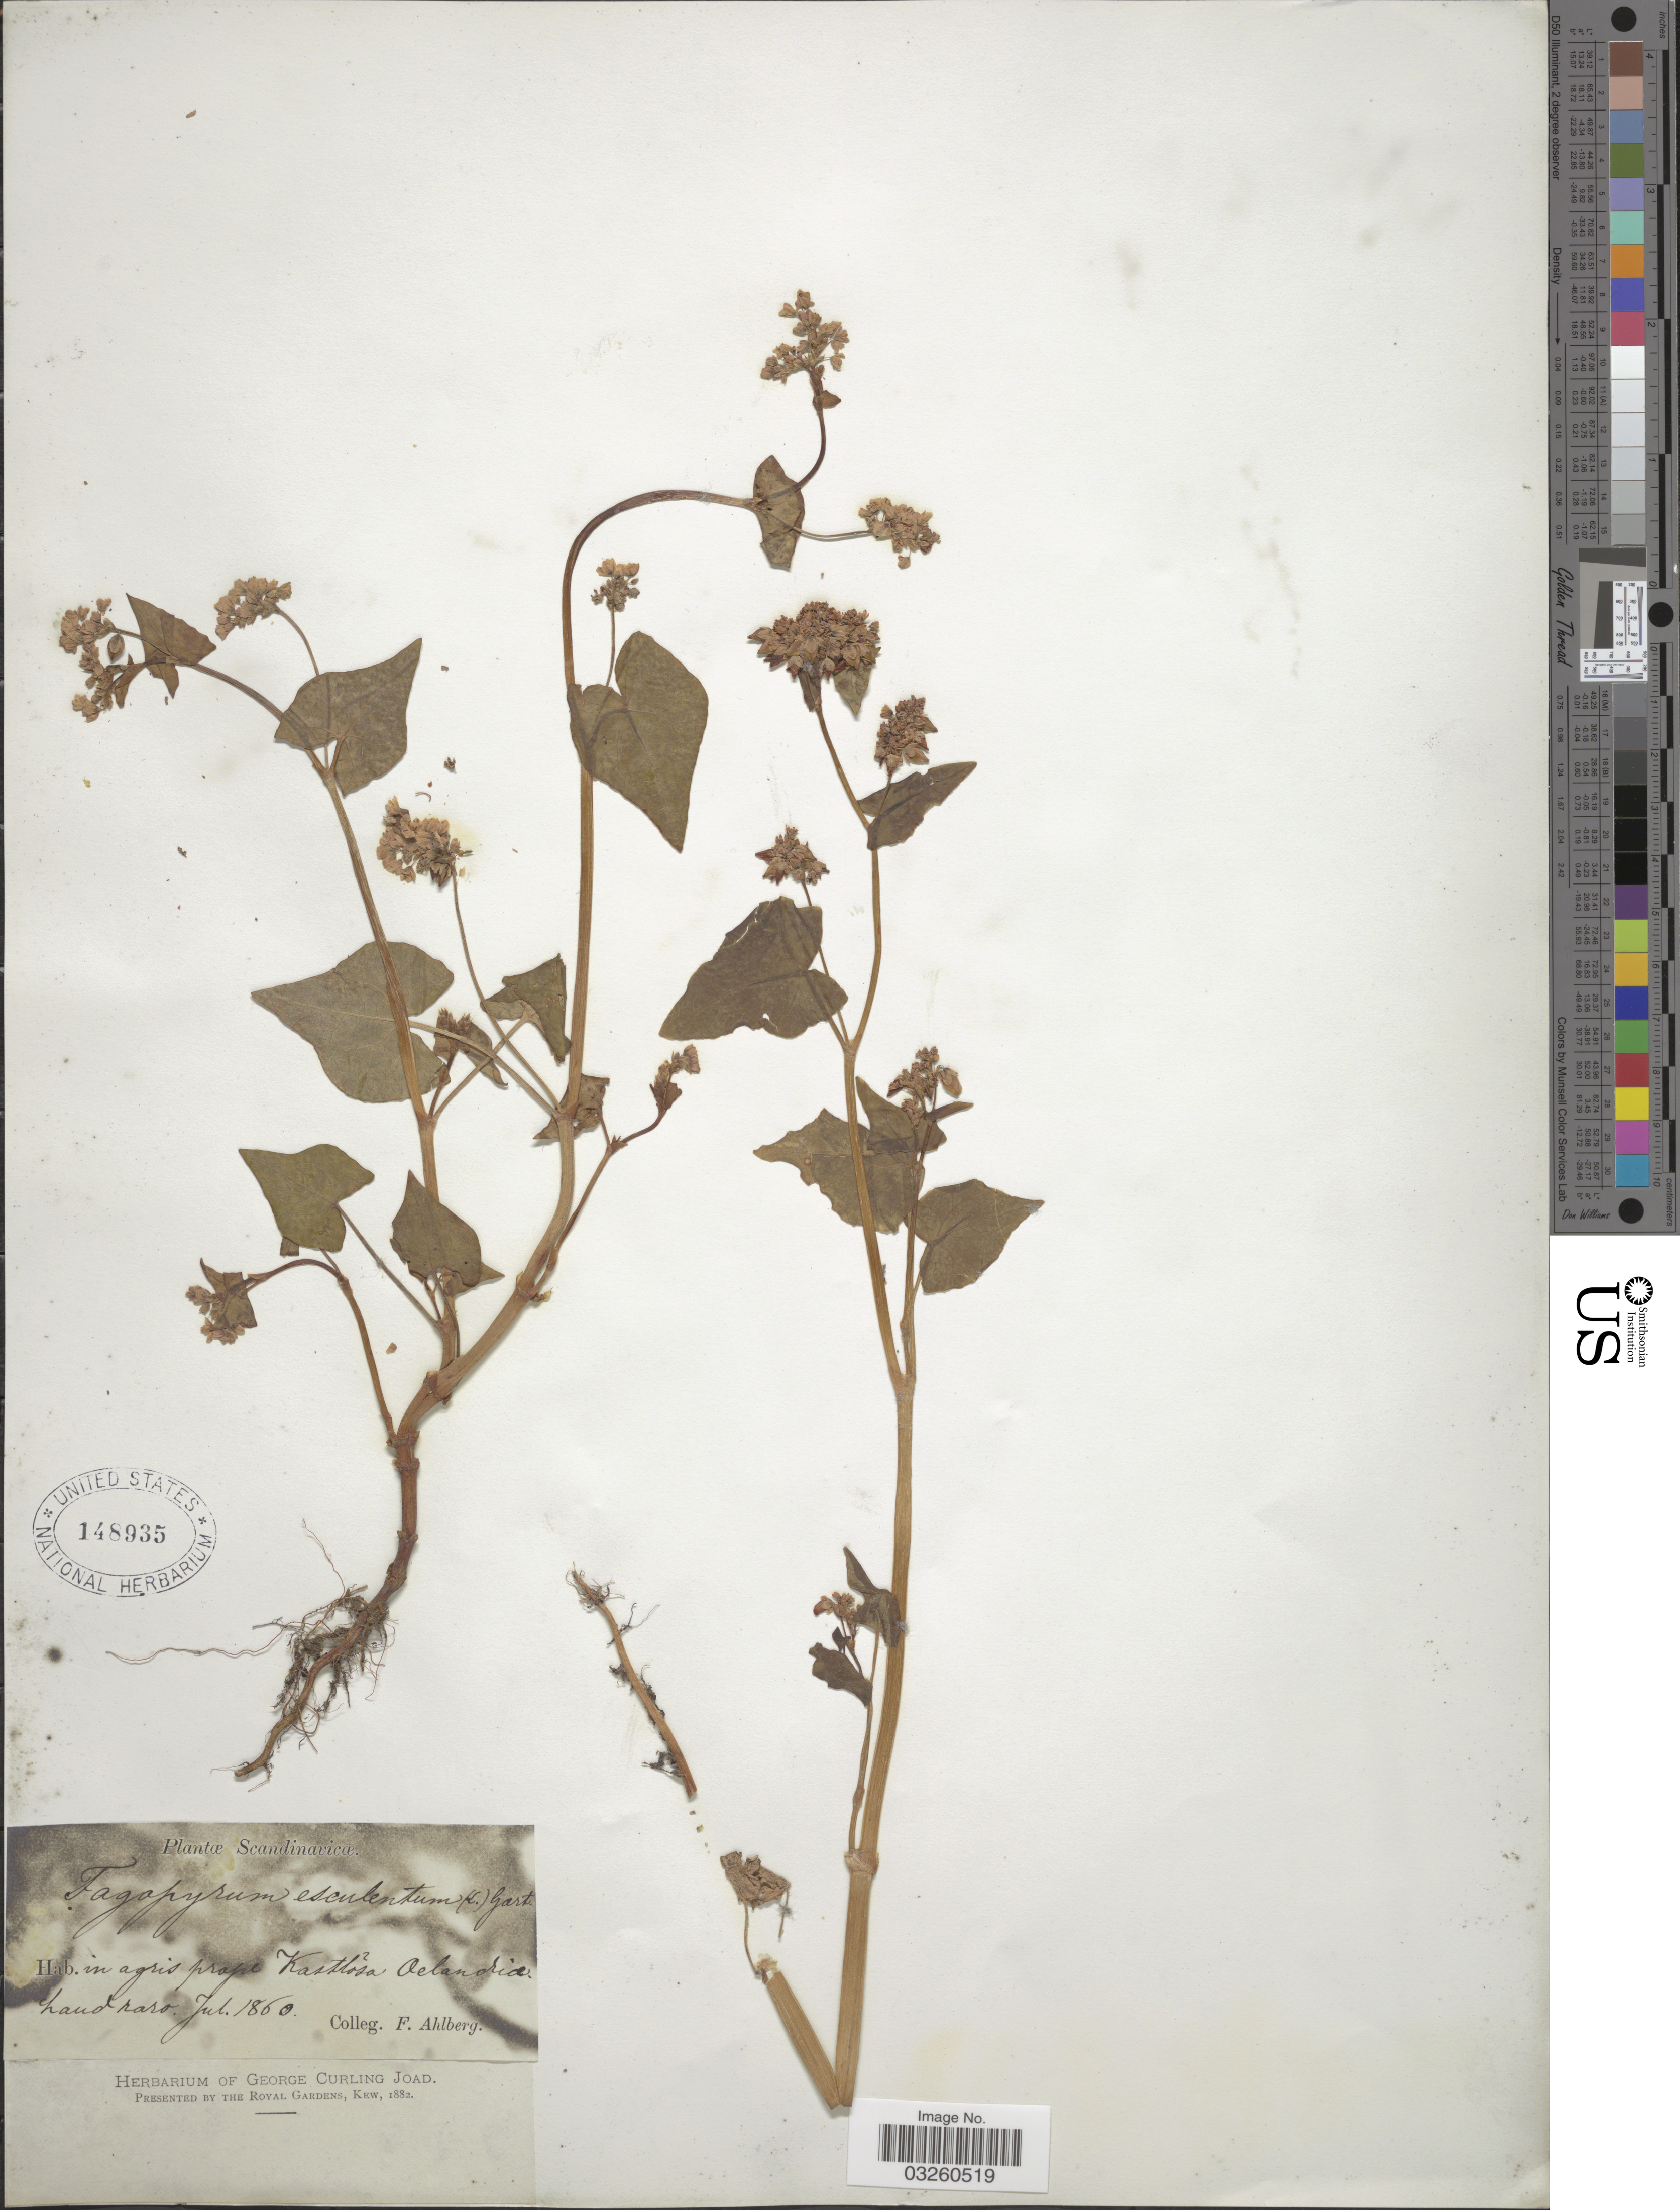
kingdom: Plantae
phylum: Tracheophyta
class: Magnoliopsida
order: Caryophyllales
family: Polygonaceae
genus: Fagopyrum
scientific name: Fagopyrum esculentum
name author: Moench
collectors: F. Ahlberg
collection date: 1860-07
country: Sweden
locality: Scandinavicæ. In agris prope Kastlosa Oelandia, Land raro.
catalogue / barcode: US 148935